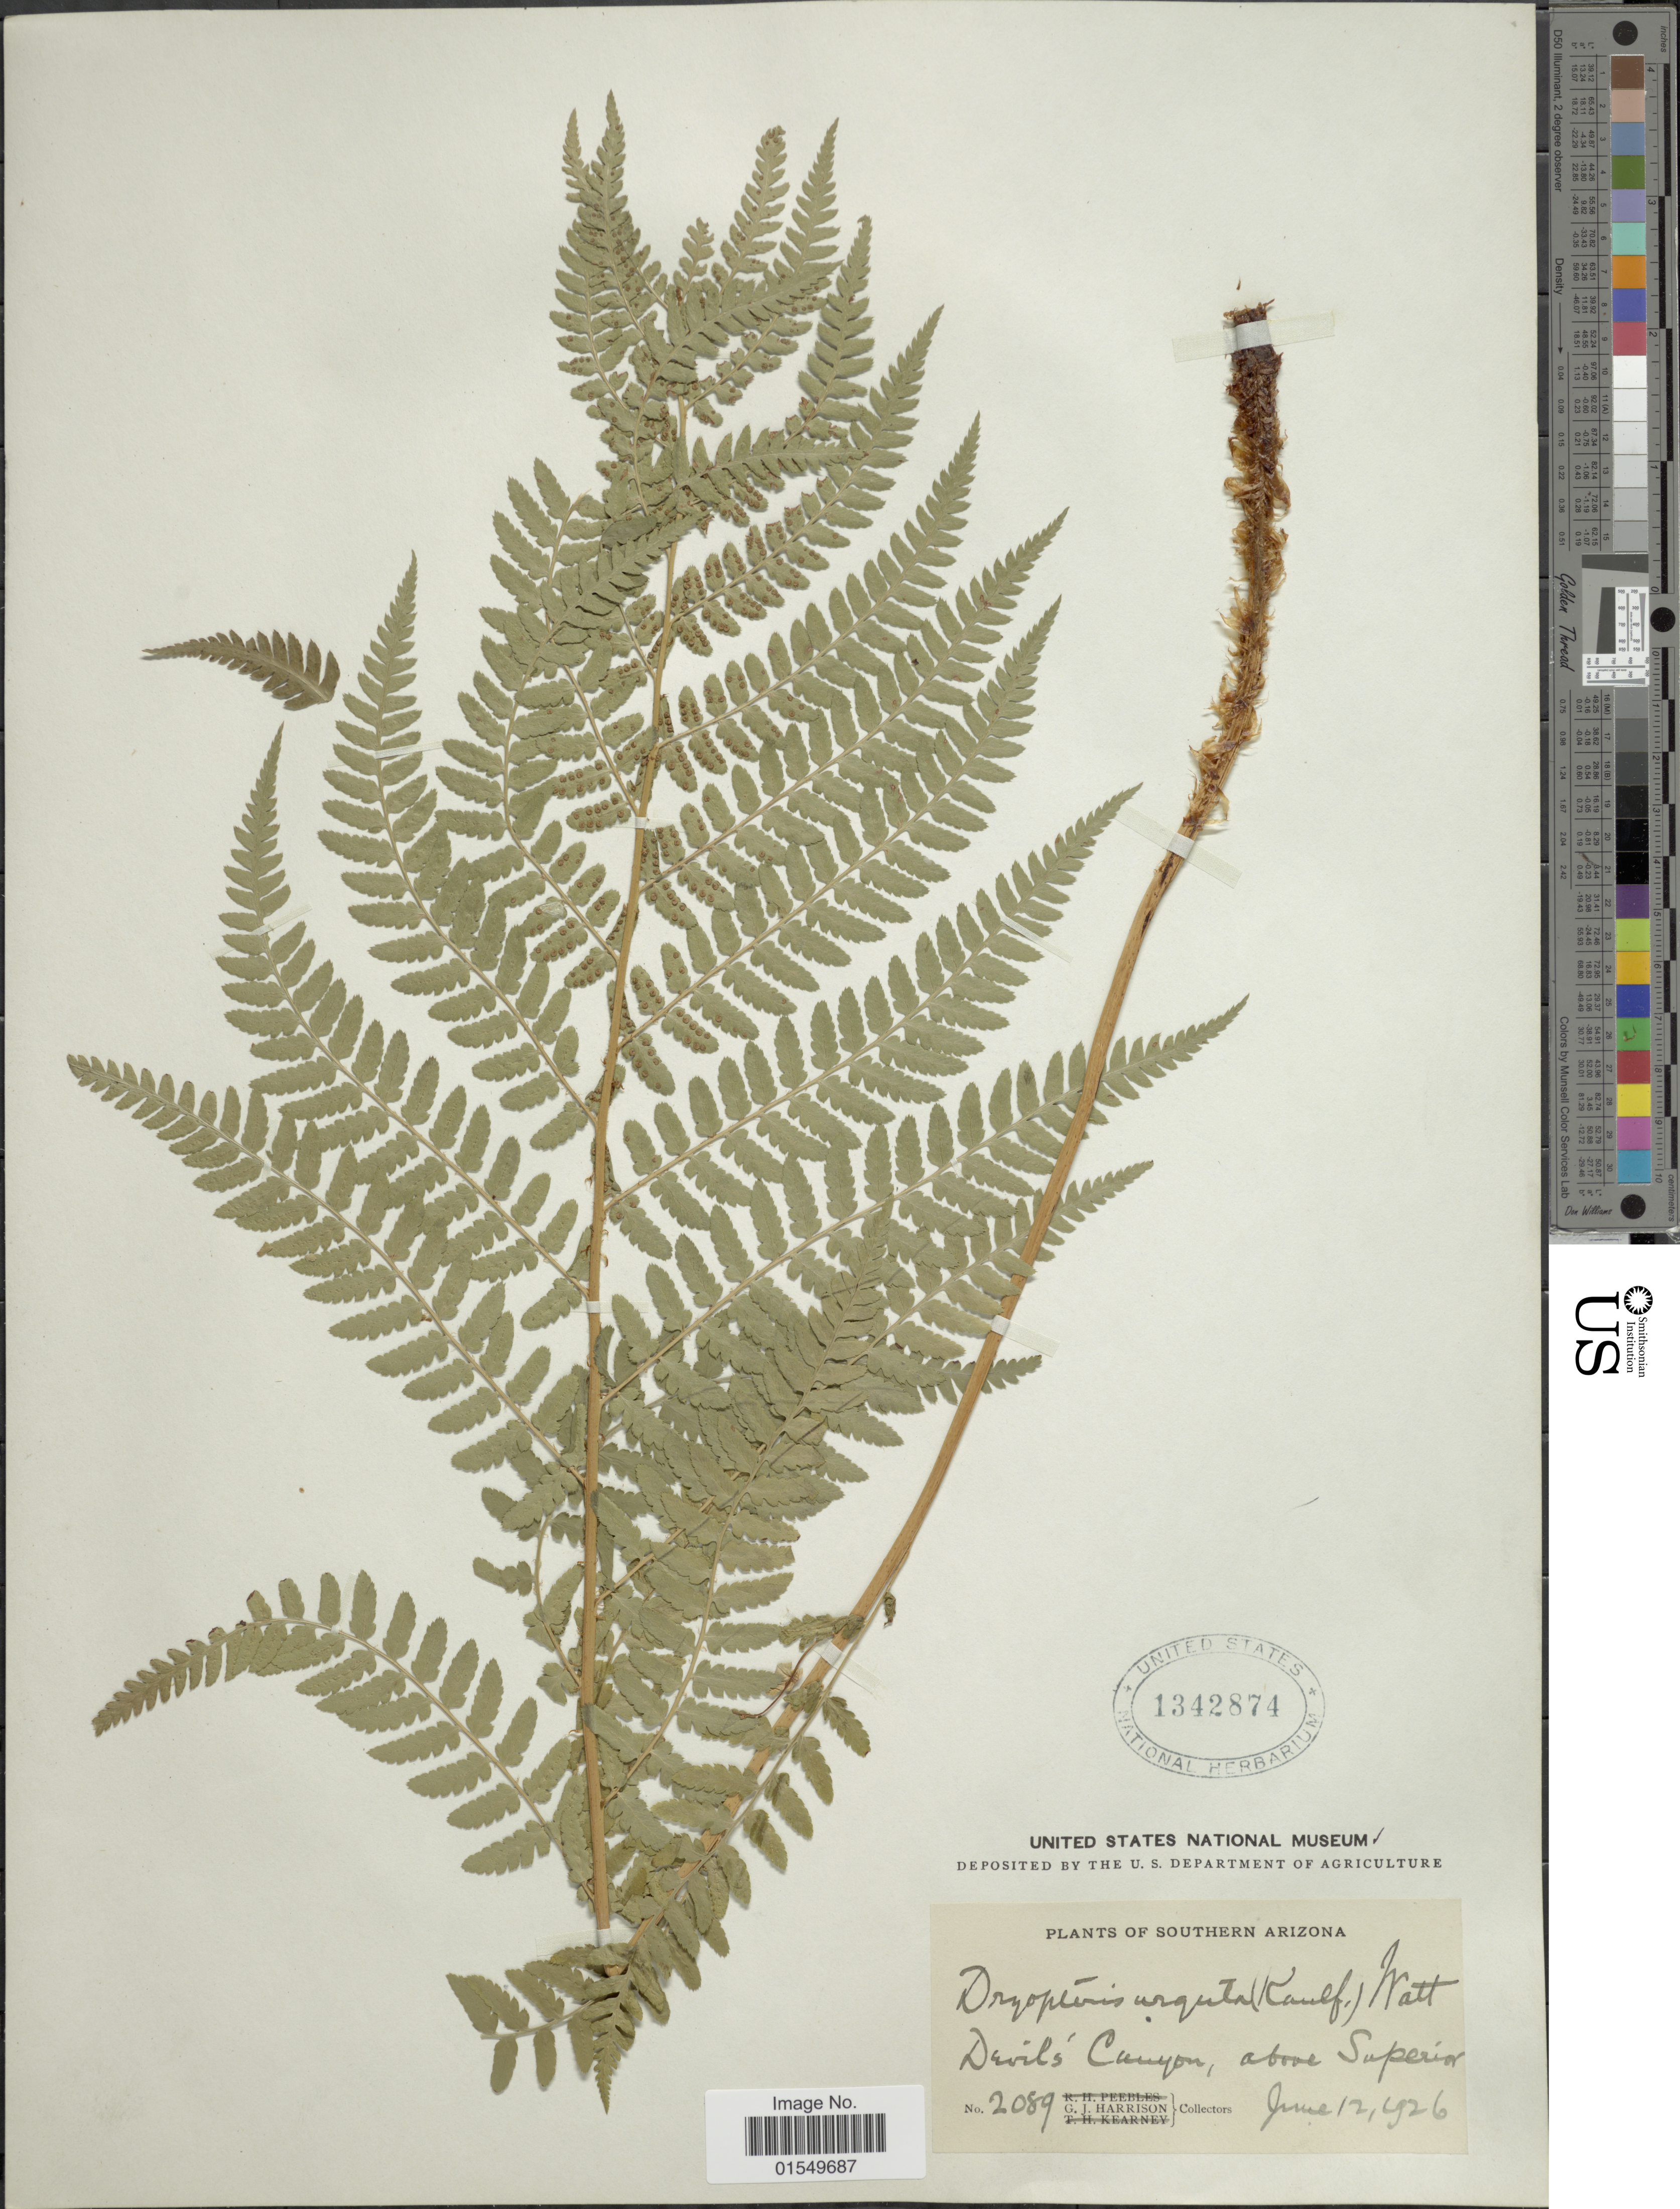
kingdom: Plantae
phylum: Tracheophyta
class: Polypodiopsida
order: Polypodiales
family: Dryopteridaceae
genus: Dryopteris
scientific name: Dryopteris arguta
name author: (Kaulf.) Maxon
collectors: G. J. Harrison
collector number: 2089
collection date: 1926-06-12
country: United States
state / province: Arizona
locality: Southern Arizona, Devil's Canyon, above Superior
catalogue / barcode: US 1342874